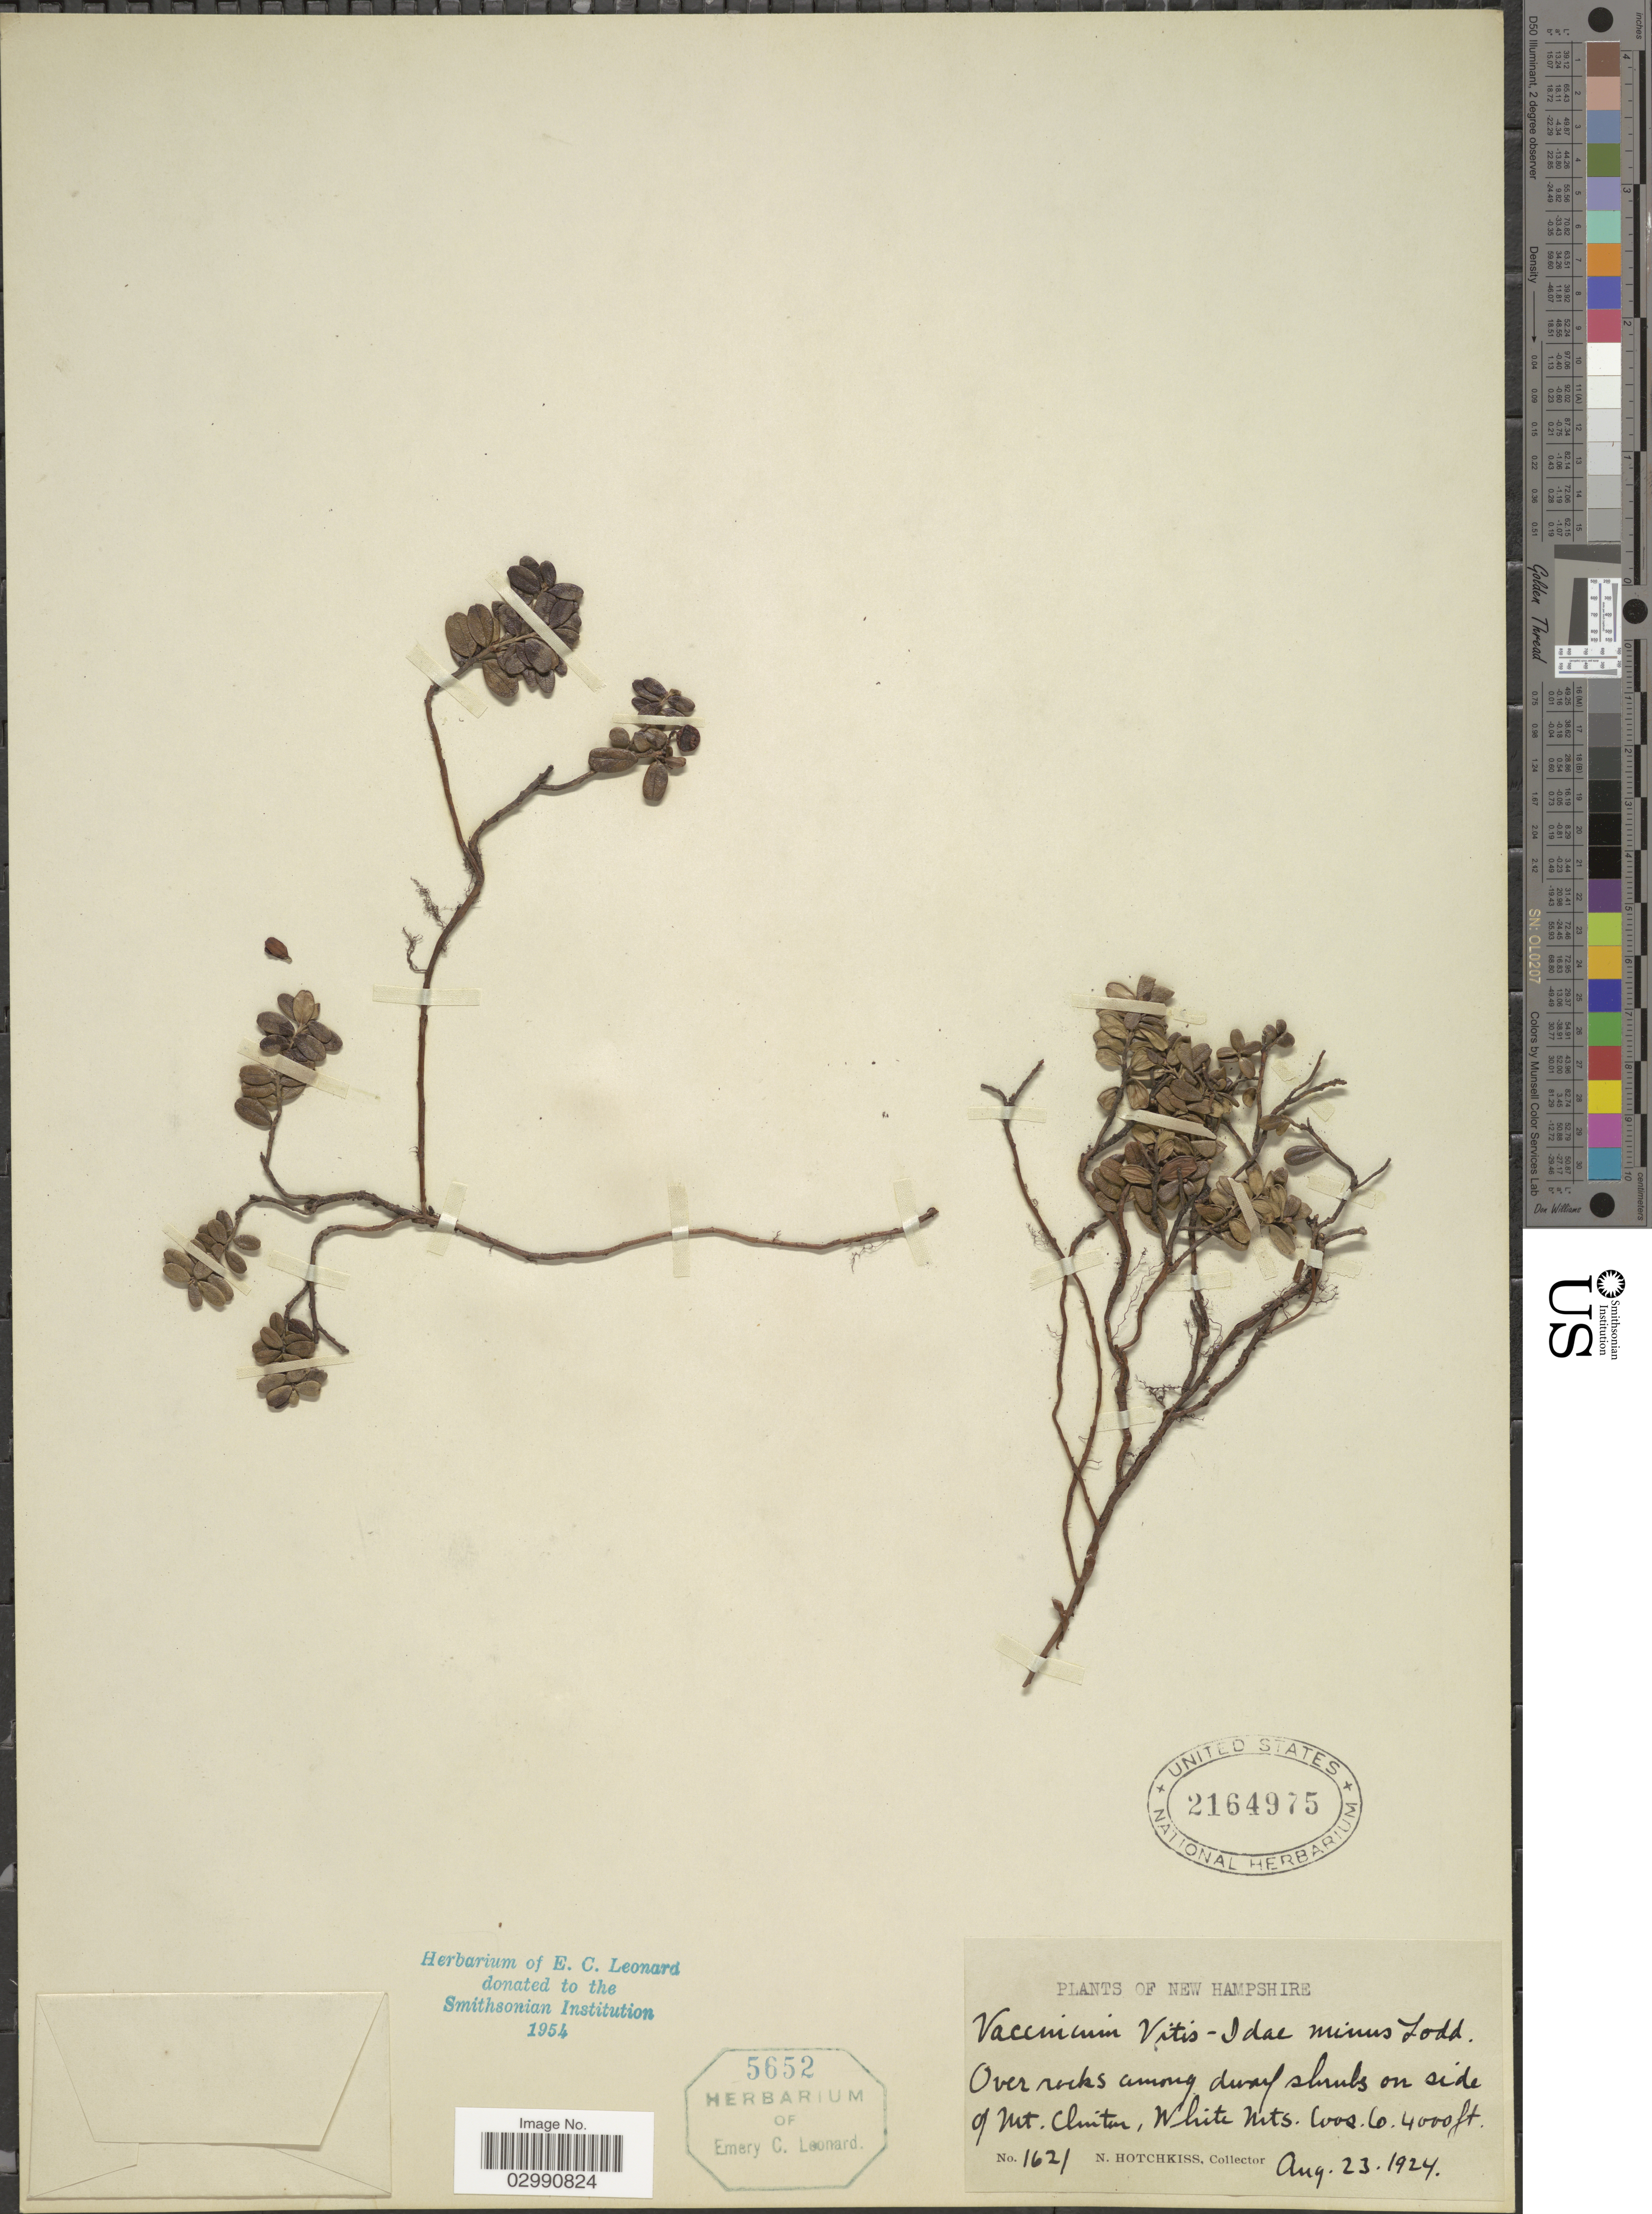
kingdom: Plantae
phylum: Tracheophyta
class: Magnoliopsida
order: Ericales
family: Ericaceae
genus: Vaccinium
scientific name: Vaccinium vitis-idaea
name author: L.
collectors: N. Hotchkiss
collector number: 1621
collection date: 1924-08-23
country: United States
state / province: New Hampshire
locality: Over rocks among dwarf shrubs on side of Mt. Clinton, White Mts. Coos. Co.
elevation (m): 1219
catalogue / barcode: US 2164975